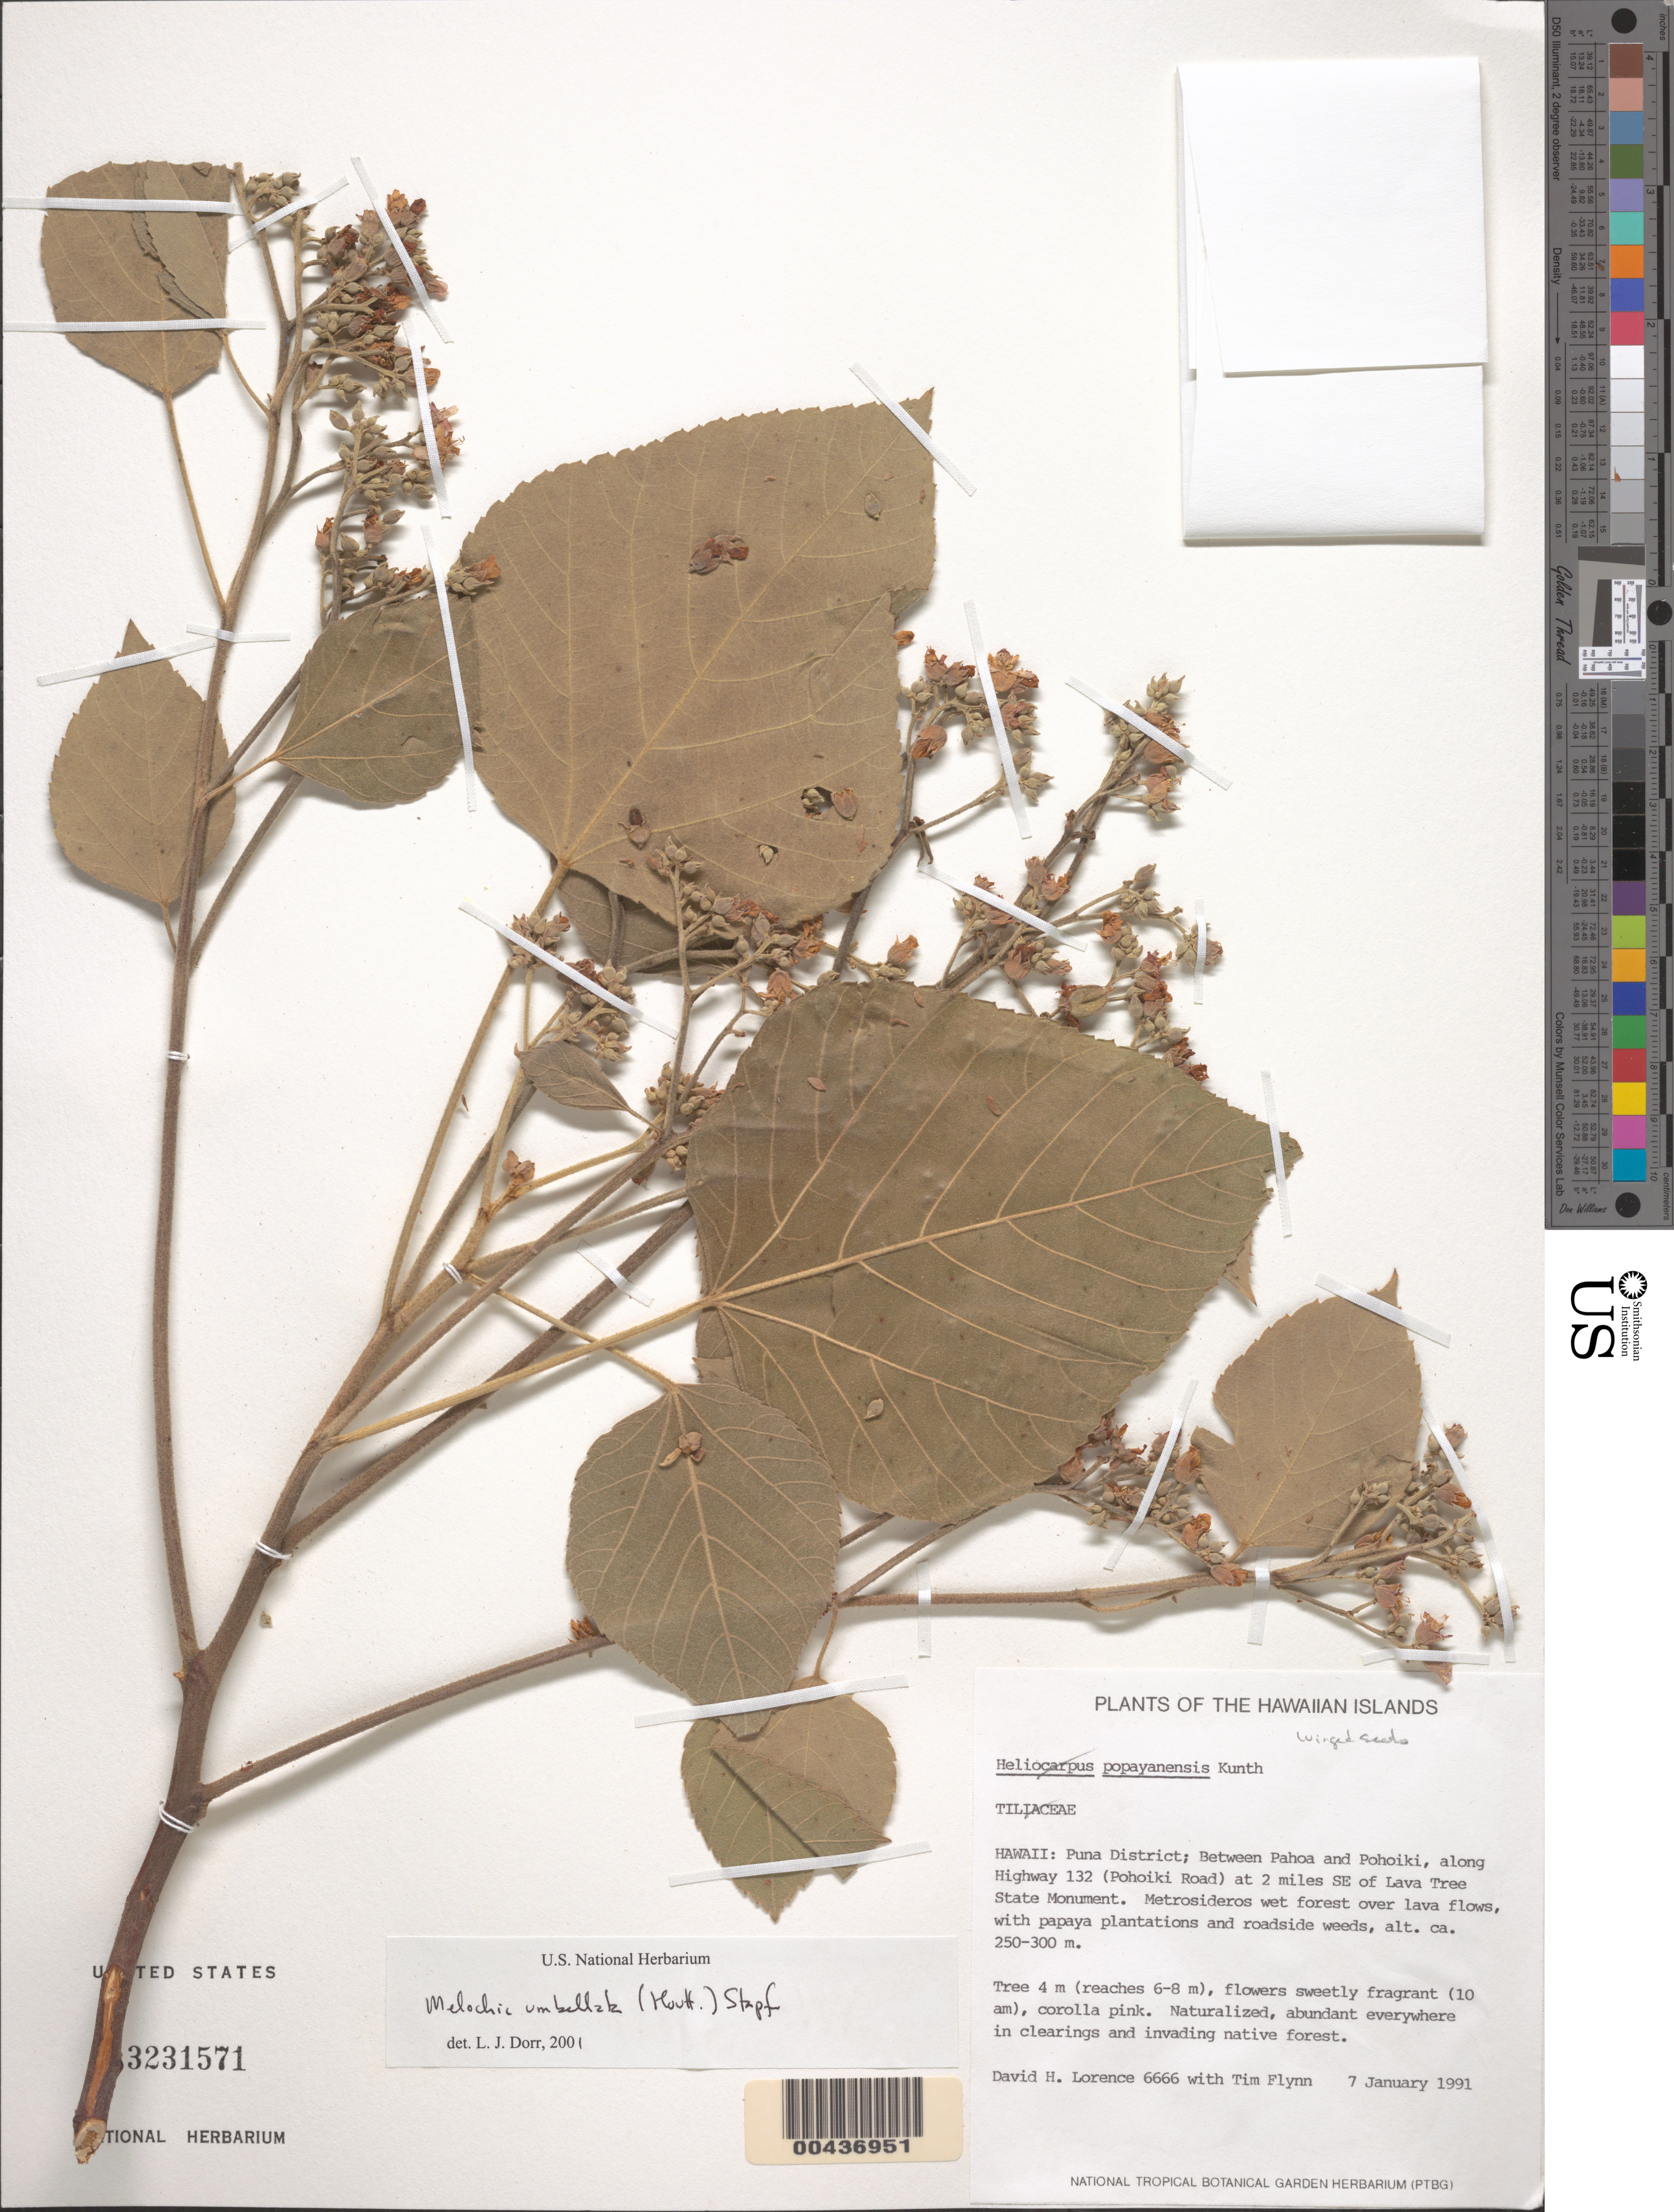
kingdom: Plantae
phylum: Tracheophyta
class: Magnoliopsida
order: Malvales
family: Malvaceae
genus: Melochia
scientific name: Melochia umbellata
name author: Stapf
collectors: D. Lorence & T. W. Flynn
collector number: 6666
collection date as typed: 7 Jan 1991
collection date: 1991-01-07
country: United States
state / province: Hawaii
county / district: Hawaii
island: Hawaii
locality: Puna District, between Pahoa and Pohoiki, along Highway 132 (Pohoiki Rd.) at 2 miles SE of Lava Tree State Monument, Hawaii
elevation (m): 250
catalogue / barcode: US 3231571